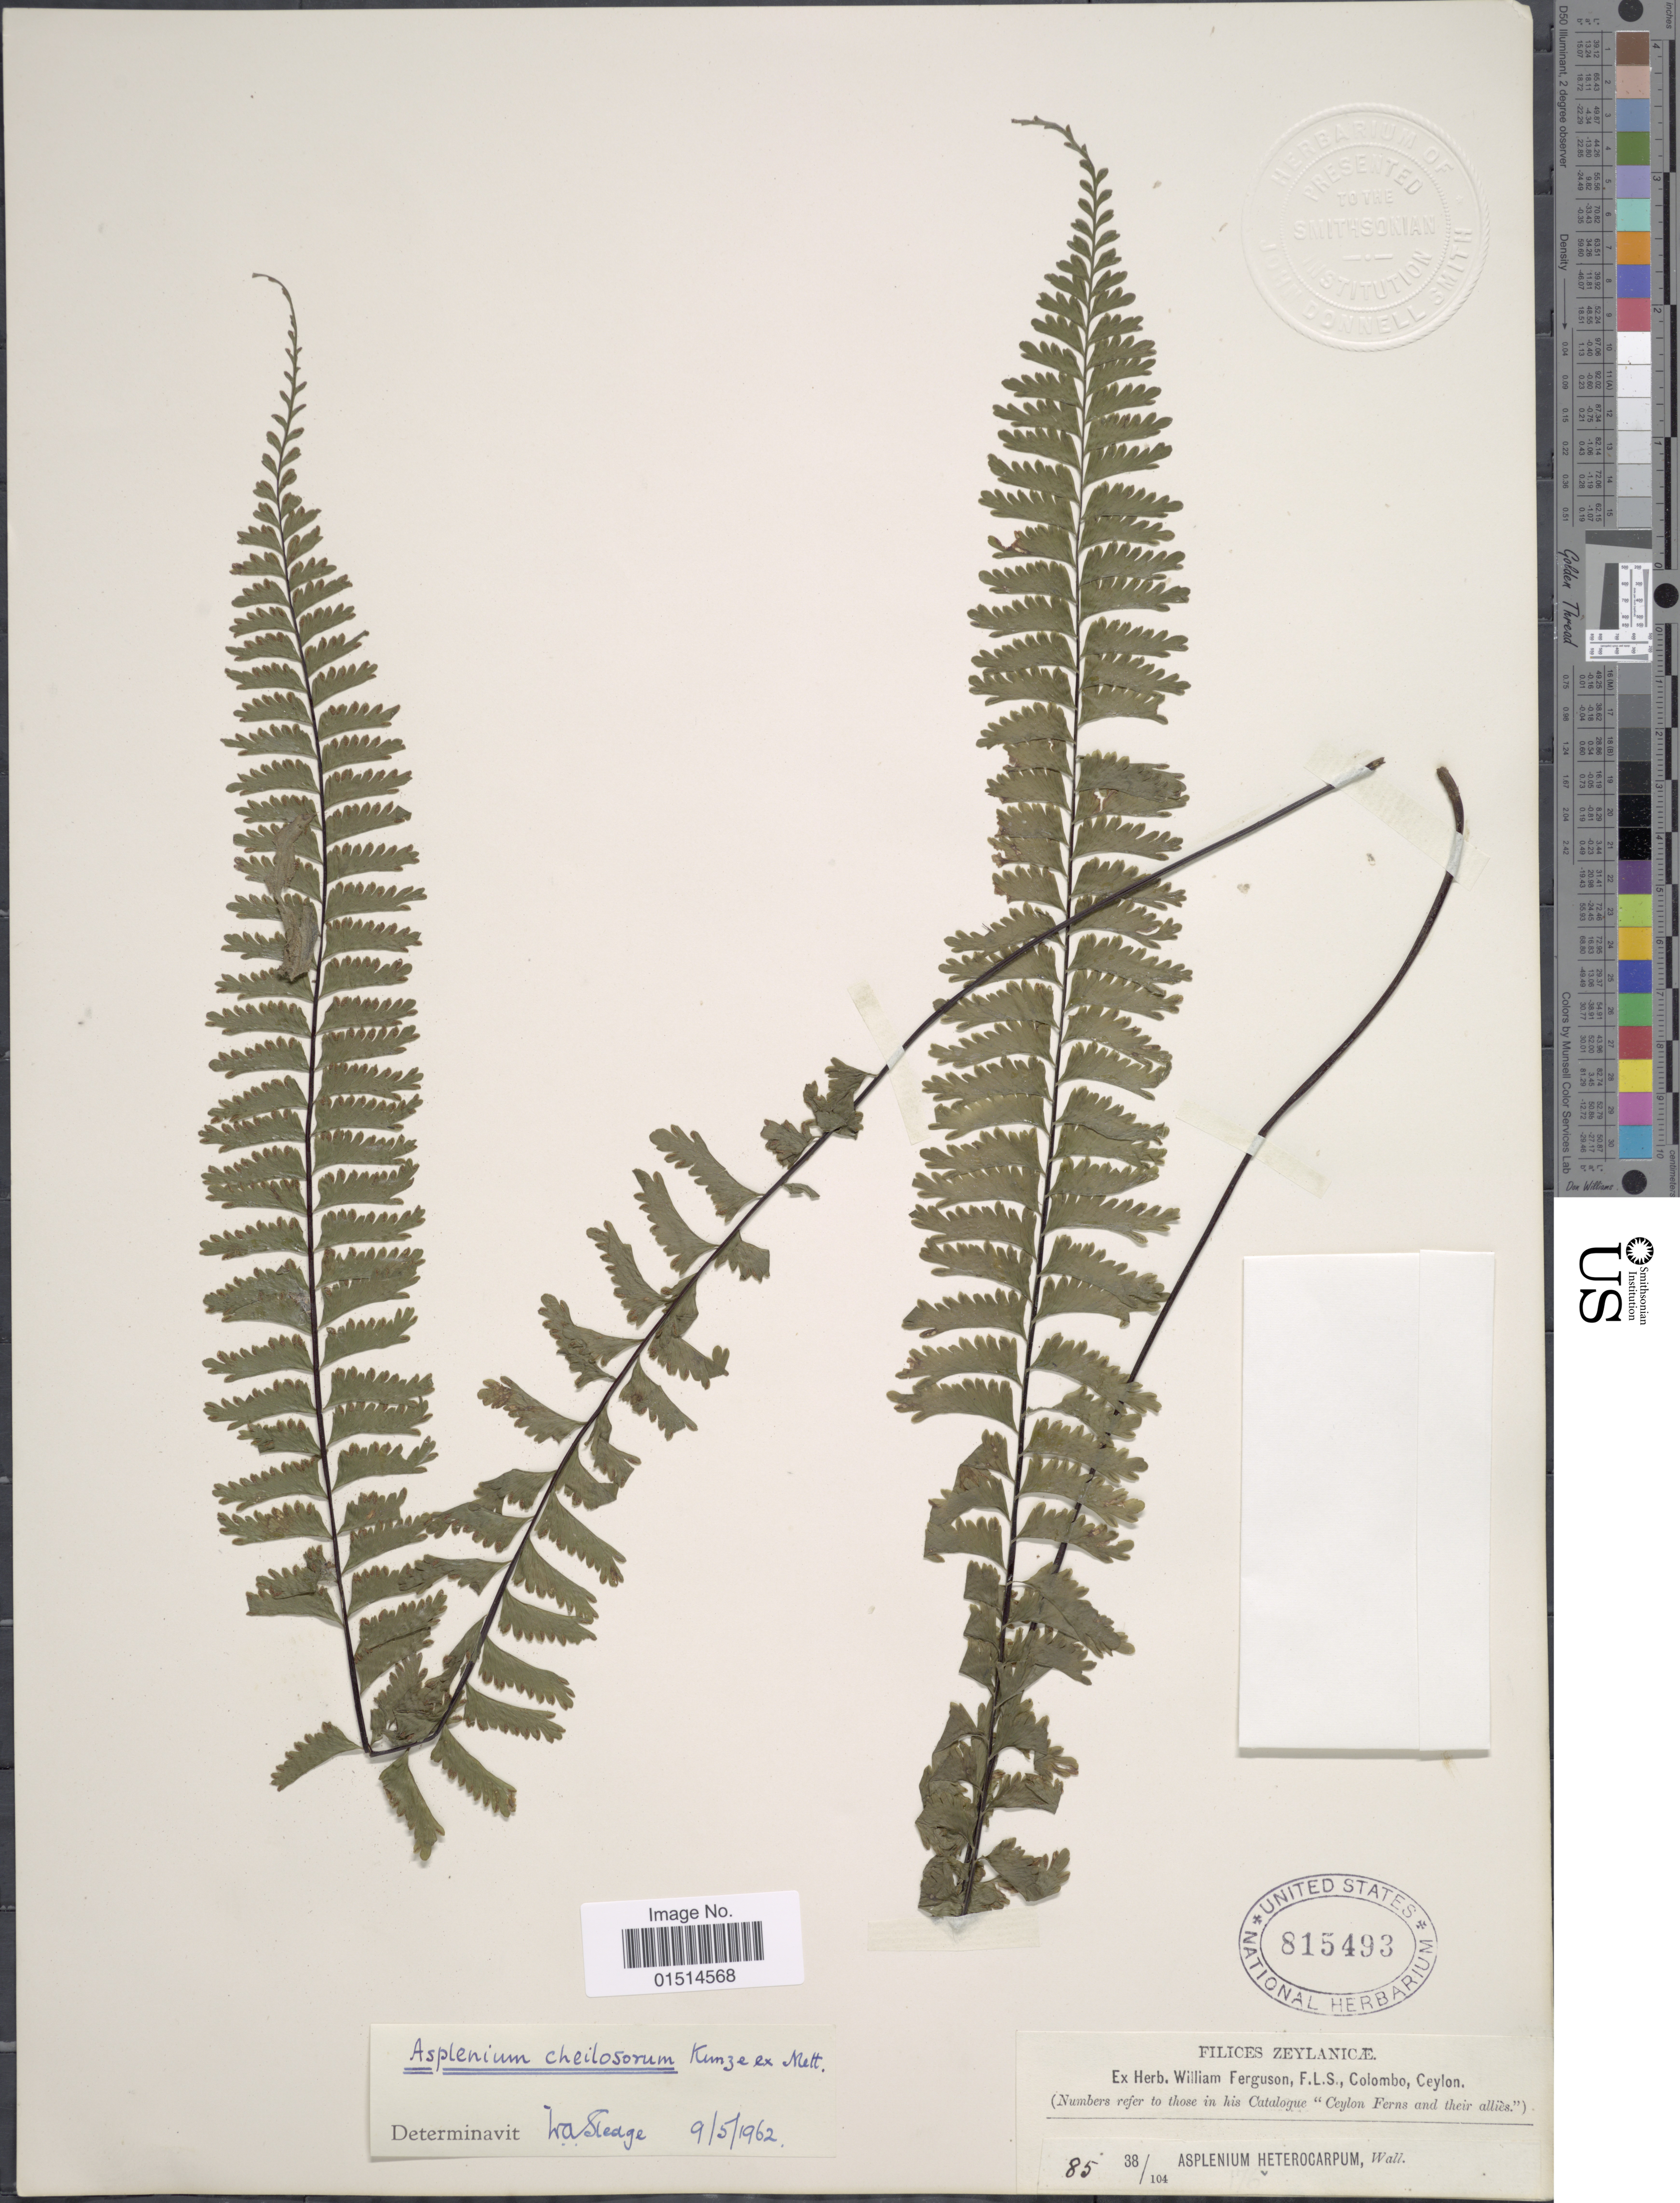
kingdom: Plantae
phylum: Tracheophyta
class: Polypodiopsida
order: Polypodiales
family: Aspleniaceae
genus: Asplenium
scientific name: Asplenium cheilosorum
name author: Kunze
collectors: ex herb. W. Ferguson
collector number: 38/104*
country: Sri Lanka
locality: Zeylanicae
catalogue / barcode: US 815493